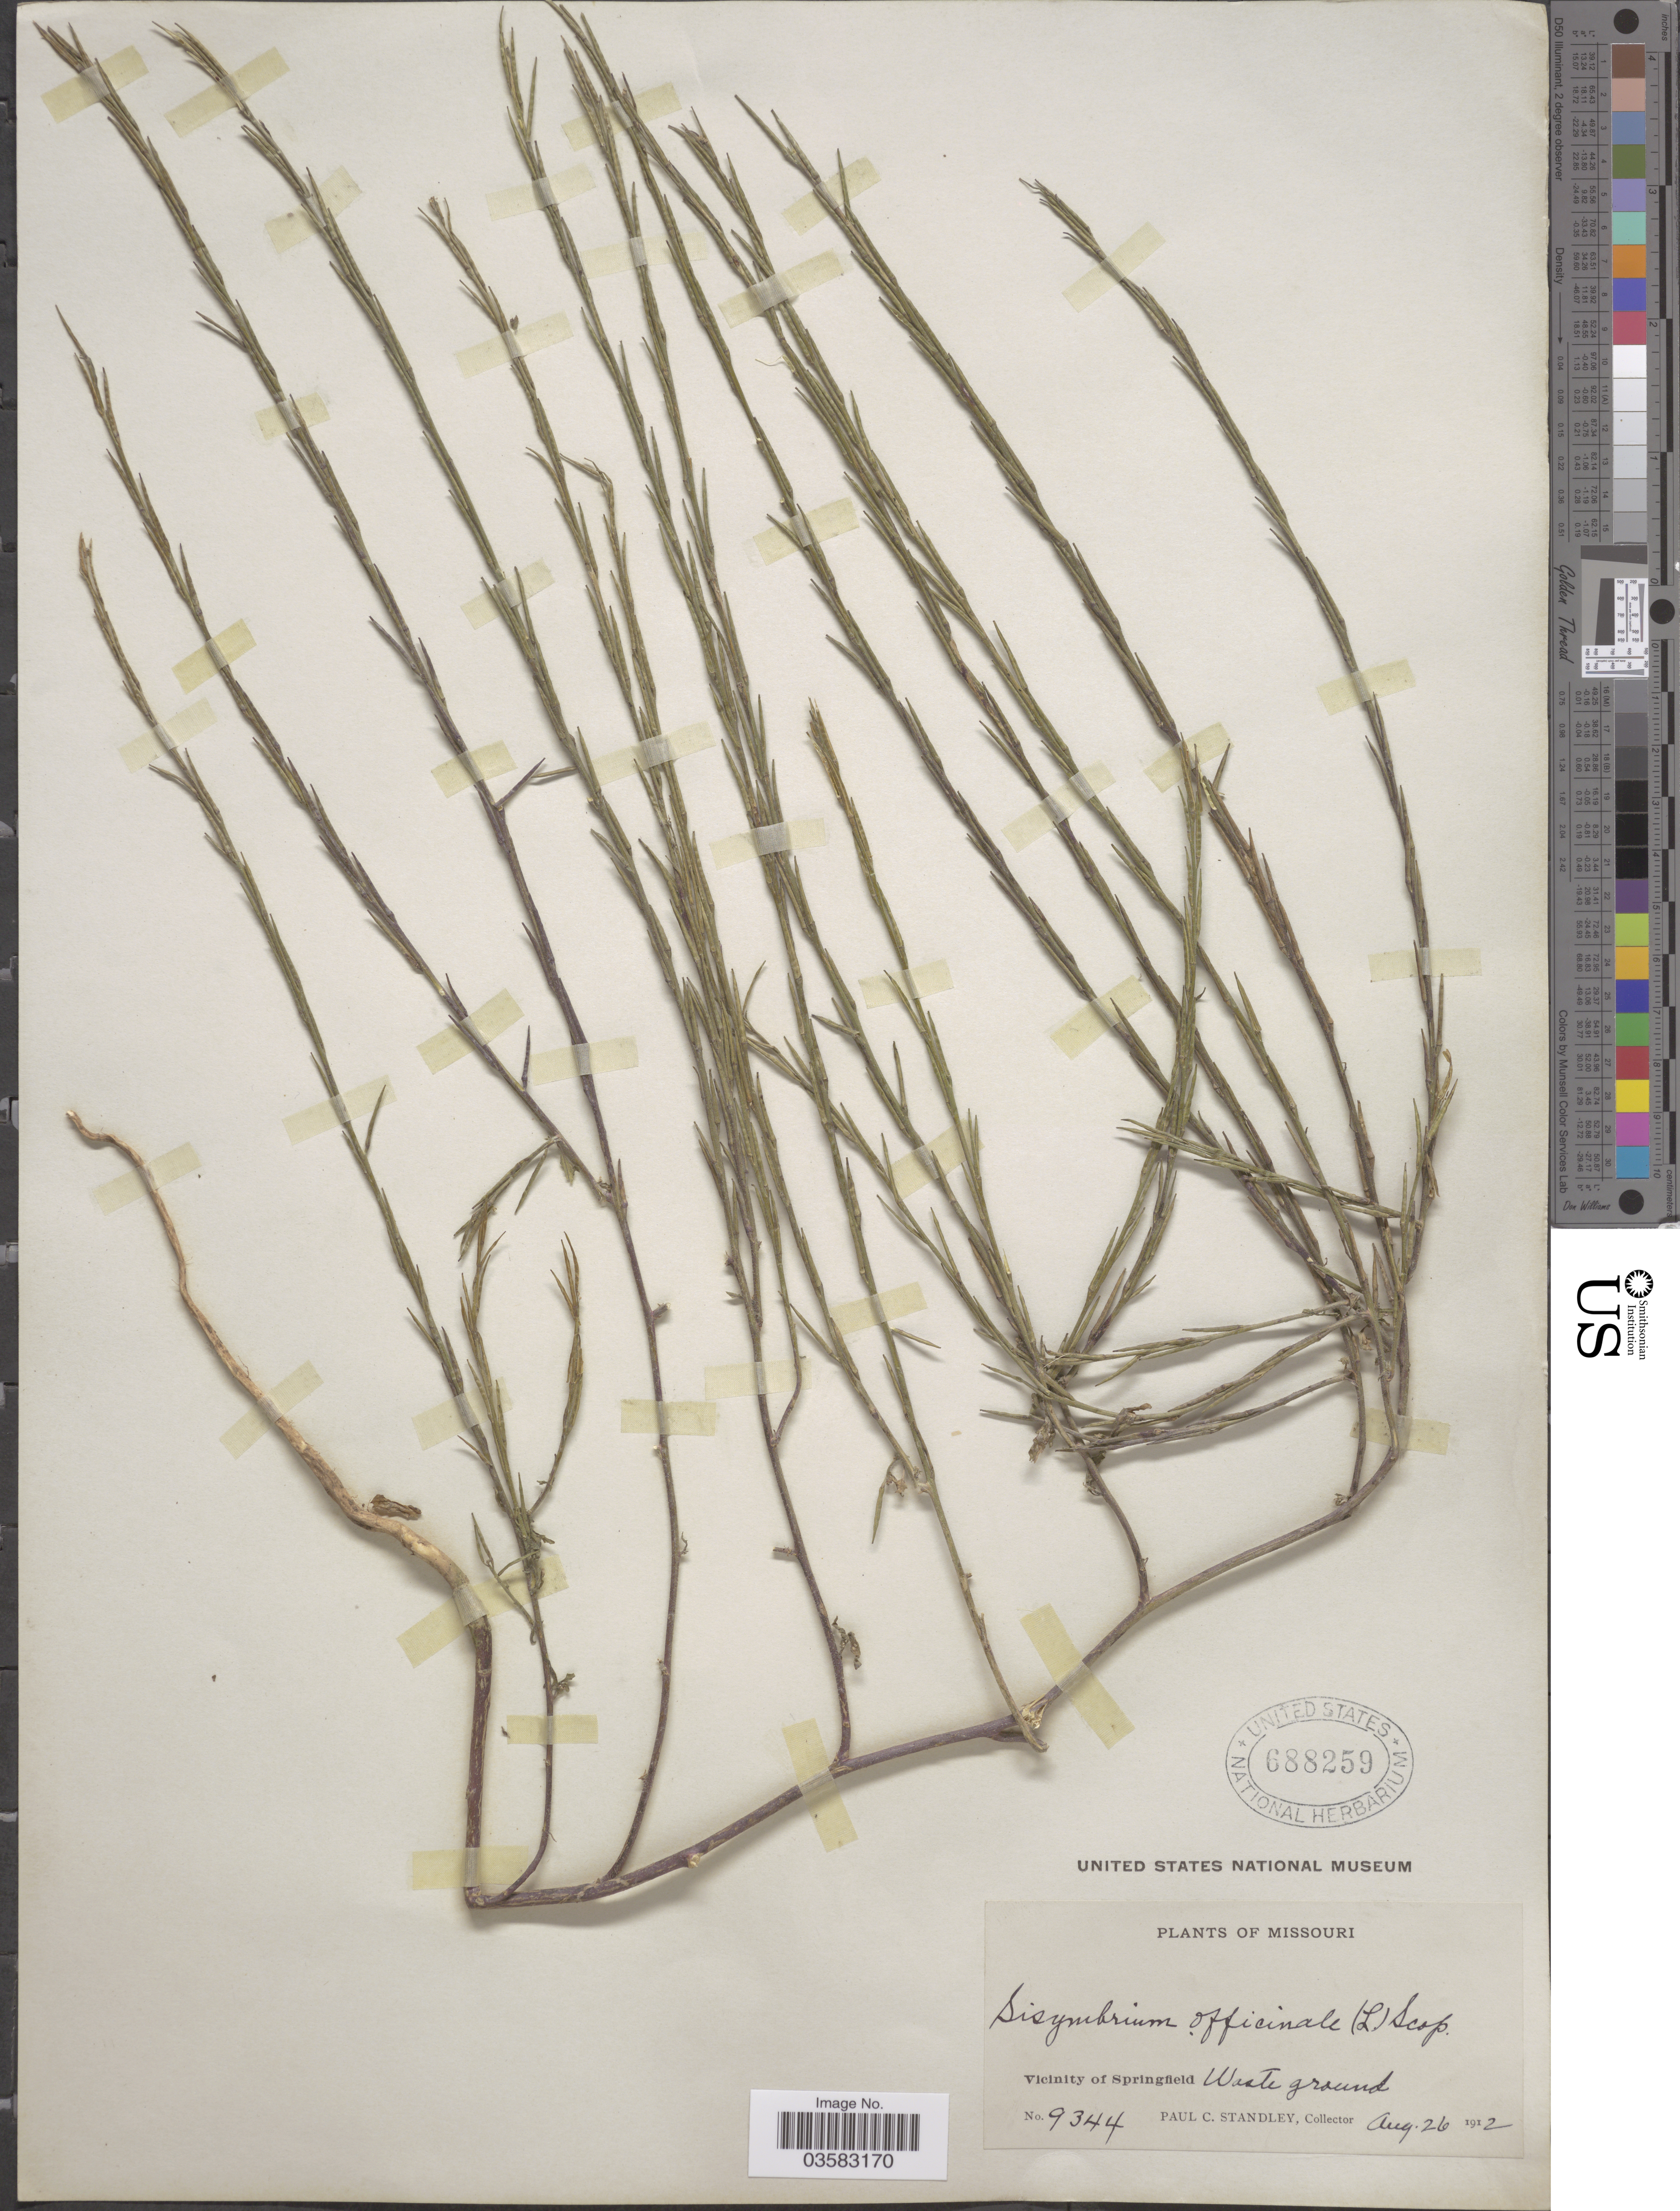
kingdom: Plantae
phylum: Tracheophyta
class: Magnoliopsida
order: Brassicales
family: Brassicaceae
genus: Sisymbrium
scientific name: Sisymbrium officinale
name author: (L.) Scop.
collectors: P. C. Standley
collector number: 9344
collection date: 1912-08-26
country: United States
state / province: Missouri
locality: Vicinity of Springfield. Waste ground.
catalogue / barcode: US 688259